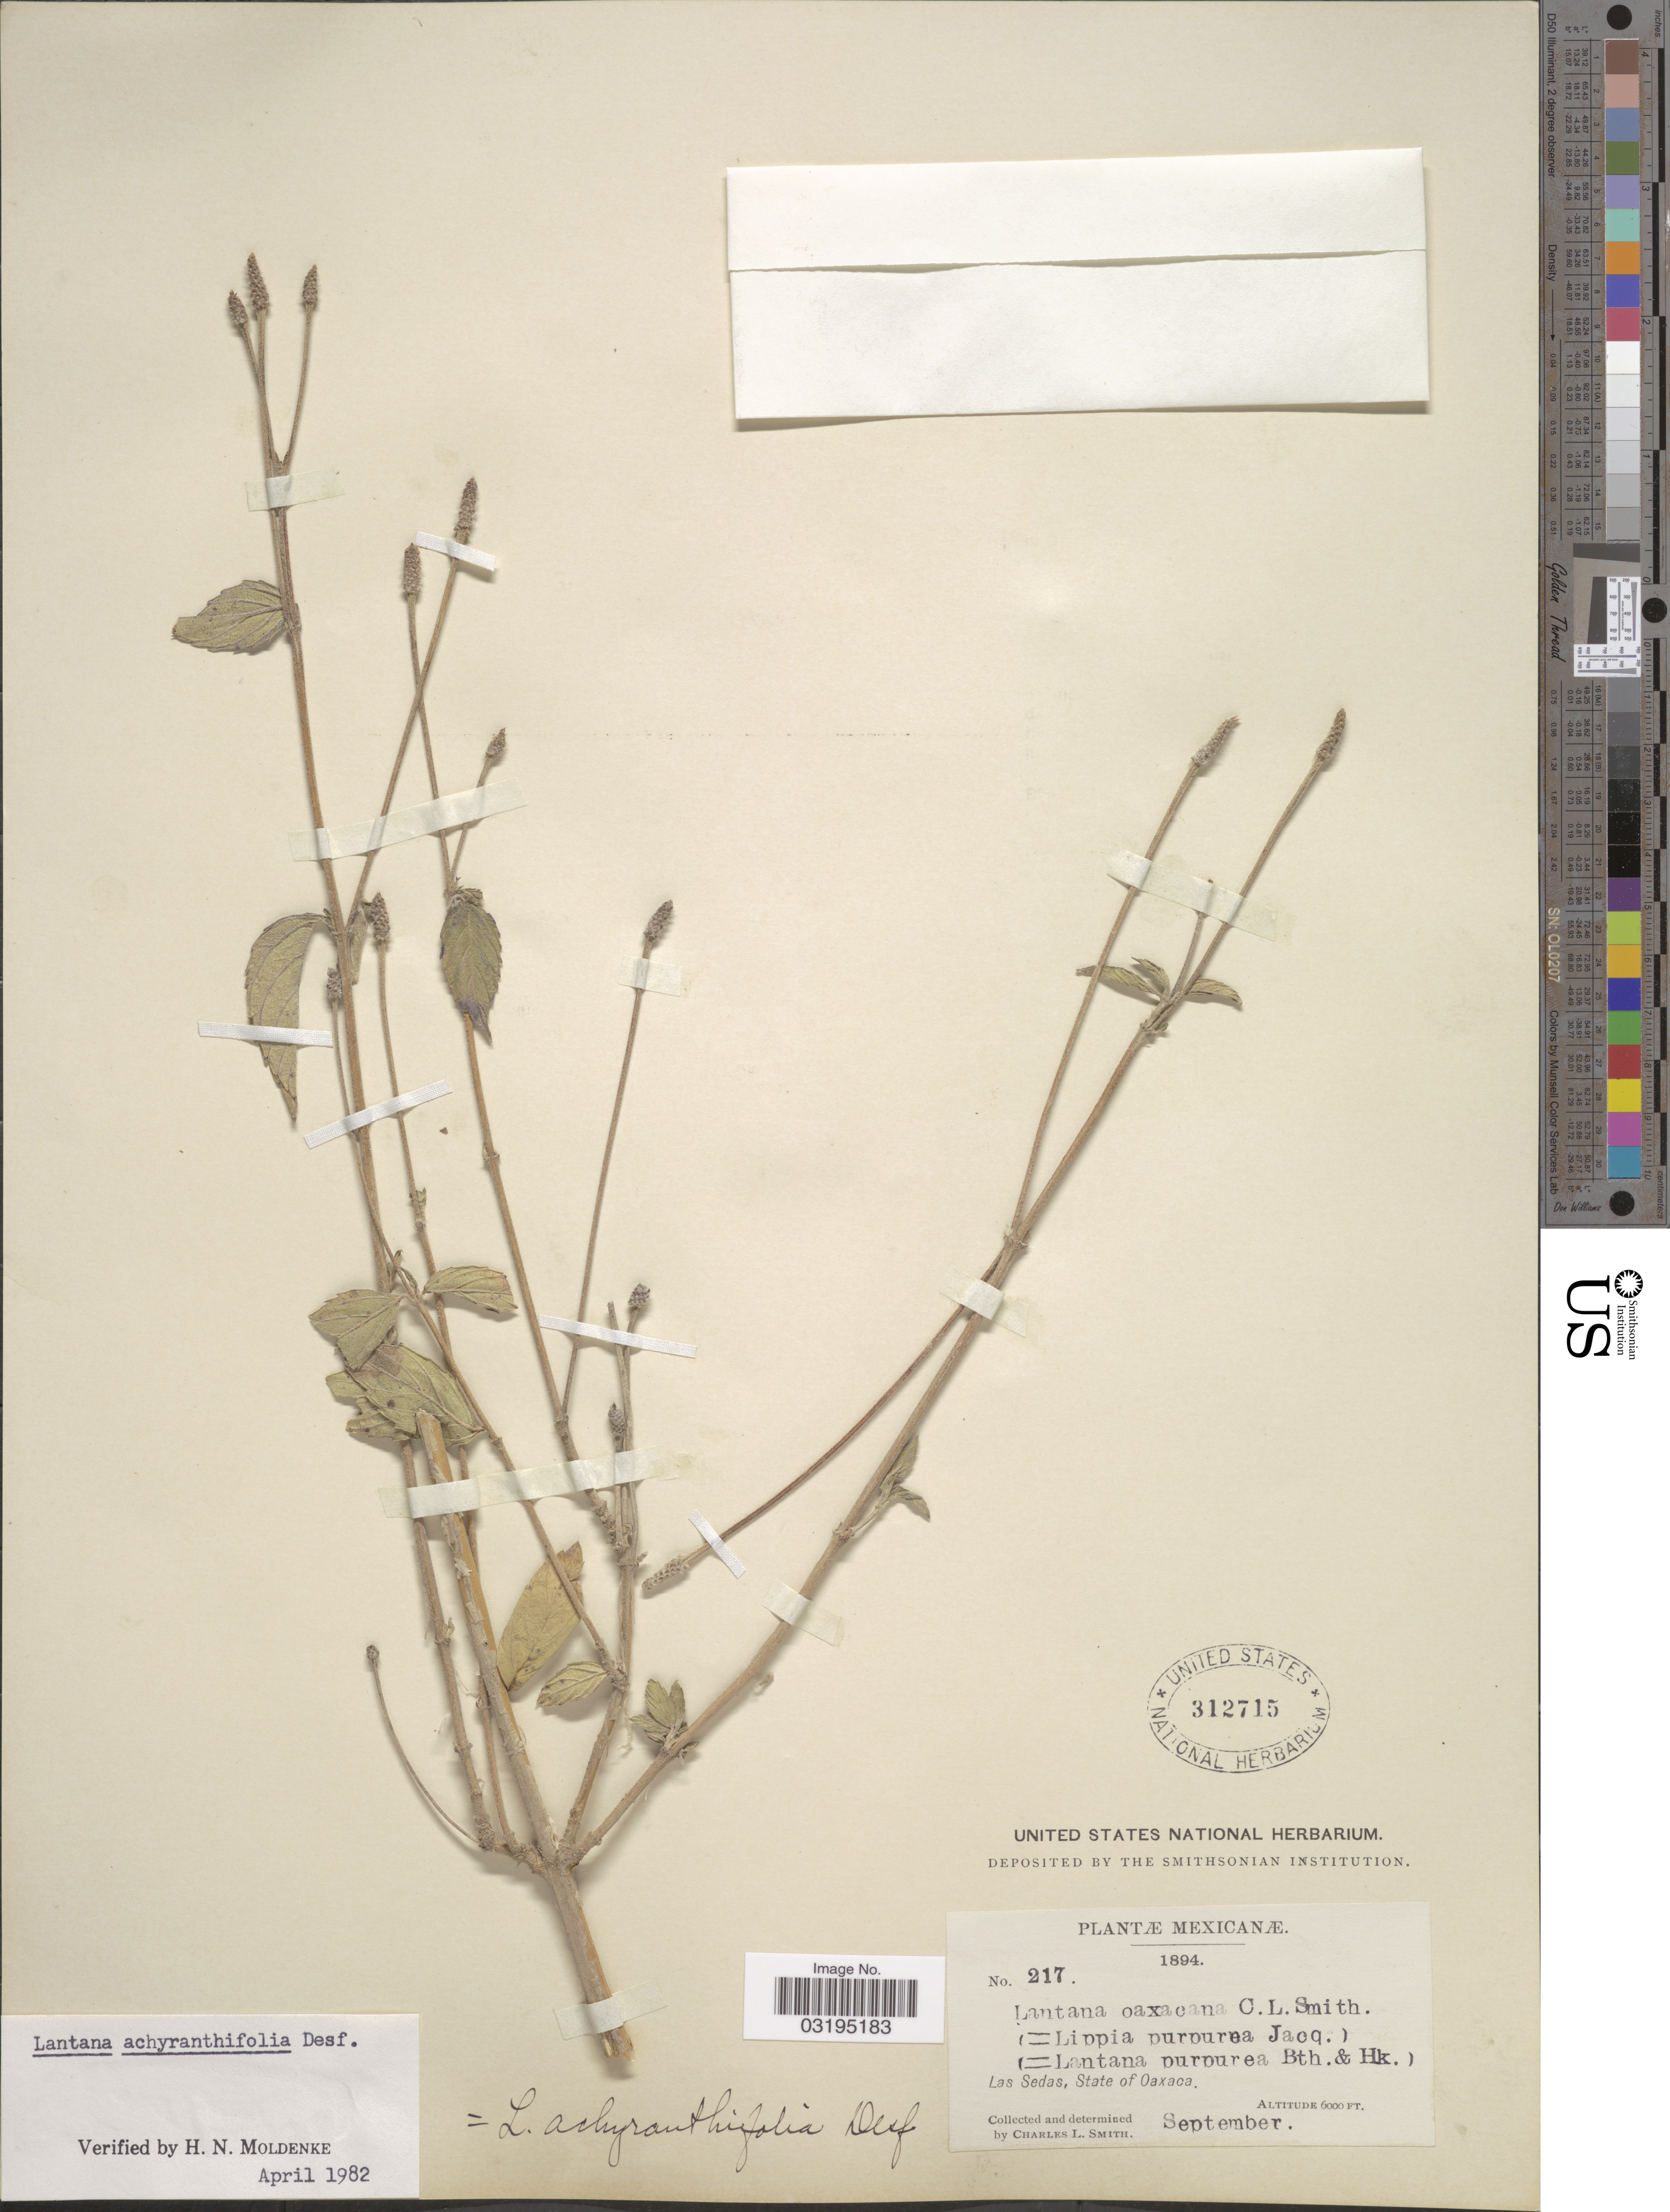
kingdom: Plantae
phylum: Tracheophyta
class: Magnoliopsida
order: Lamiales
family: Verbenaceae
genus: Lantana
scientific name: Lantana achyranthifolia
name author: Desf.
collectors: C. L. Smith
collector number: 217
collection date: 1894-09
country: Mexico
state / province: Oaxaca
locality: Las Sedas.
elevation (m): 1829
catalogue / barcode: US 312715